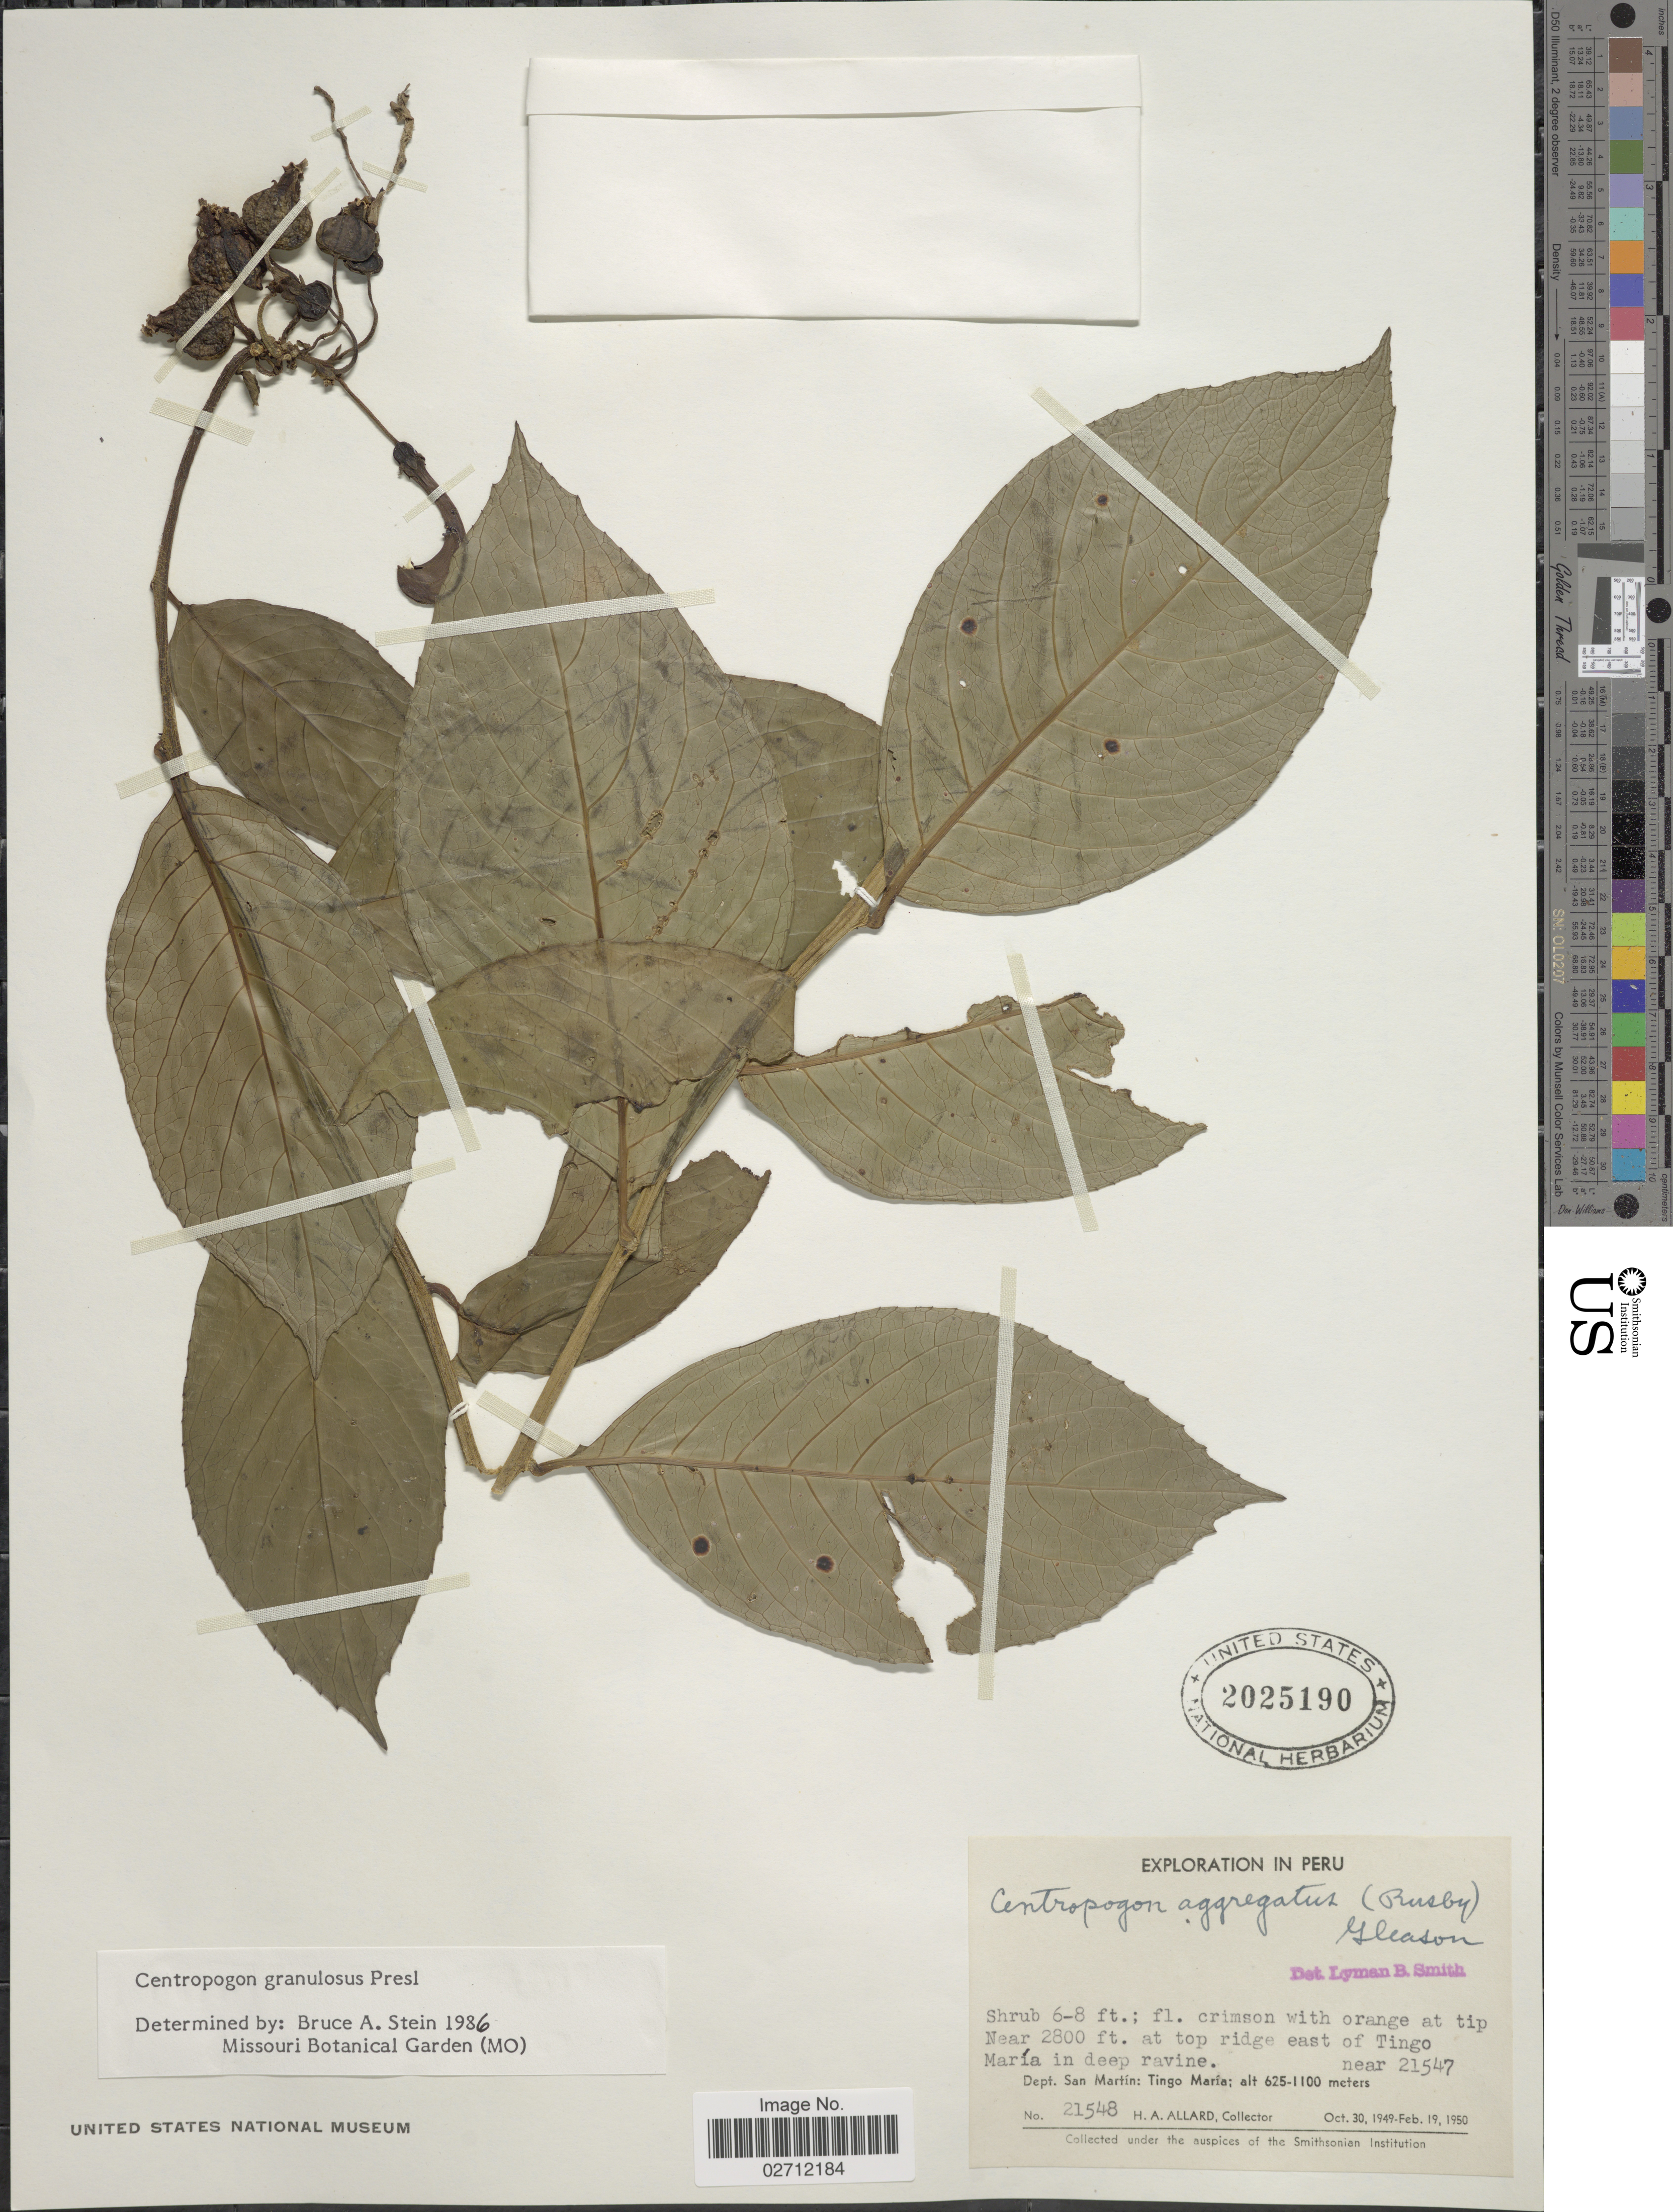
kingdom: Plantae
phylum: Tracheophyta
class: Magnoliopsida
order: Asterales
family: Campanulaceae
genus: Centropogon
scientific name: Centropogon granulosus subsp. granulosus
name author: C. Presl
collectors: H. A. Allard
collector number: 21548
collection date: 1949-10-30/1950-02-19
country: Peru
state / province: San Martín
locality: At top ridge east of Tingo Maria in deep ravine, Tingo Maria.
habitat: at top of ridge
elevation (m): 853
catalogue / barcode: US 2025190